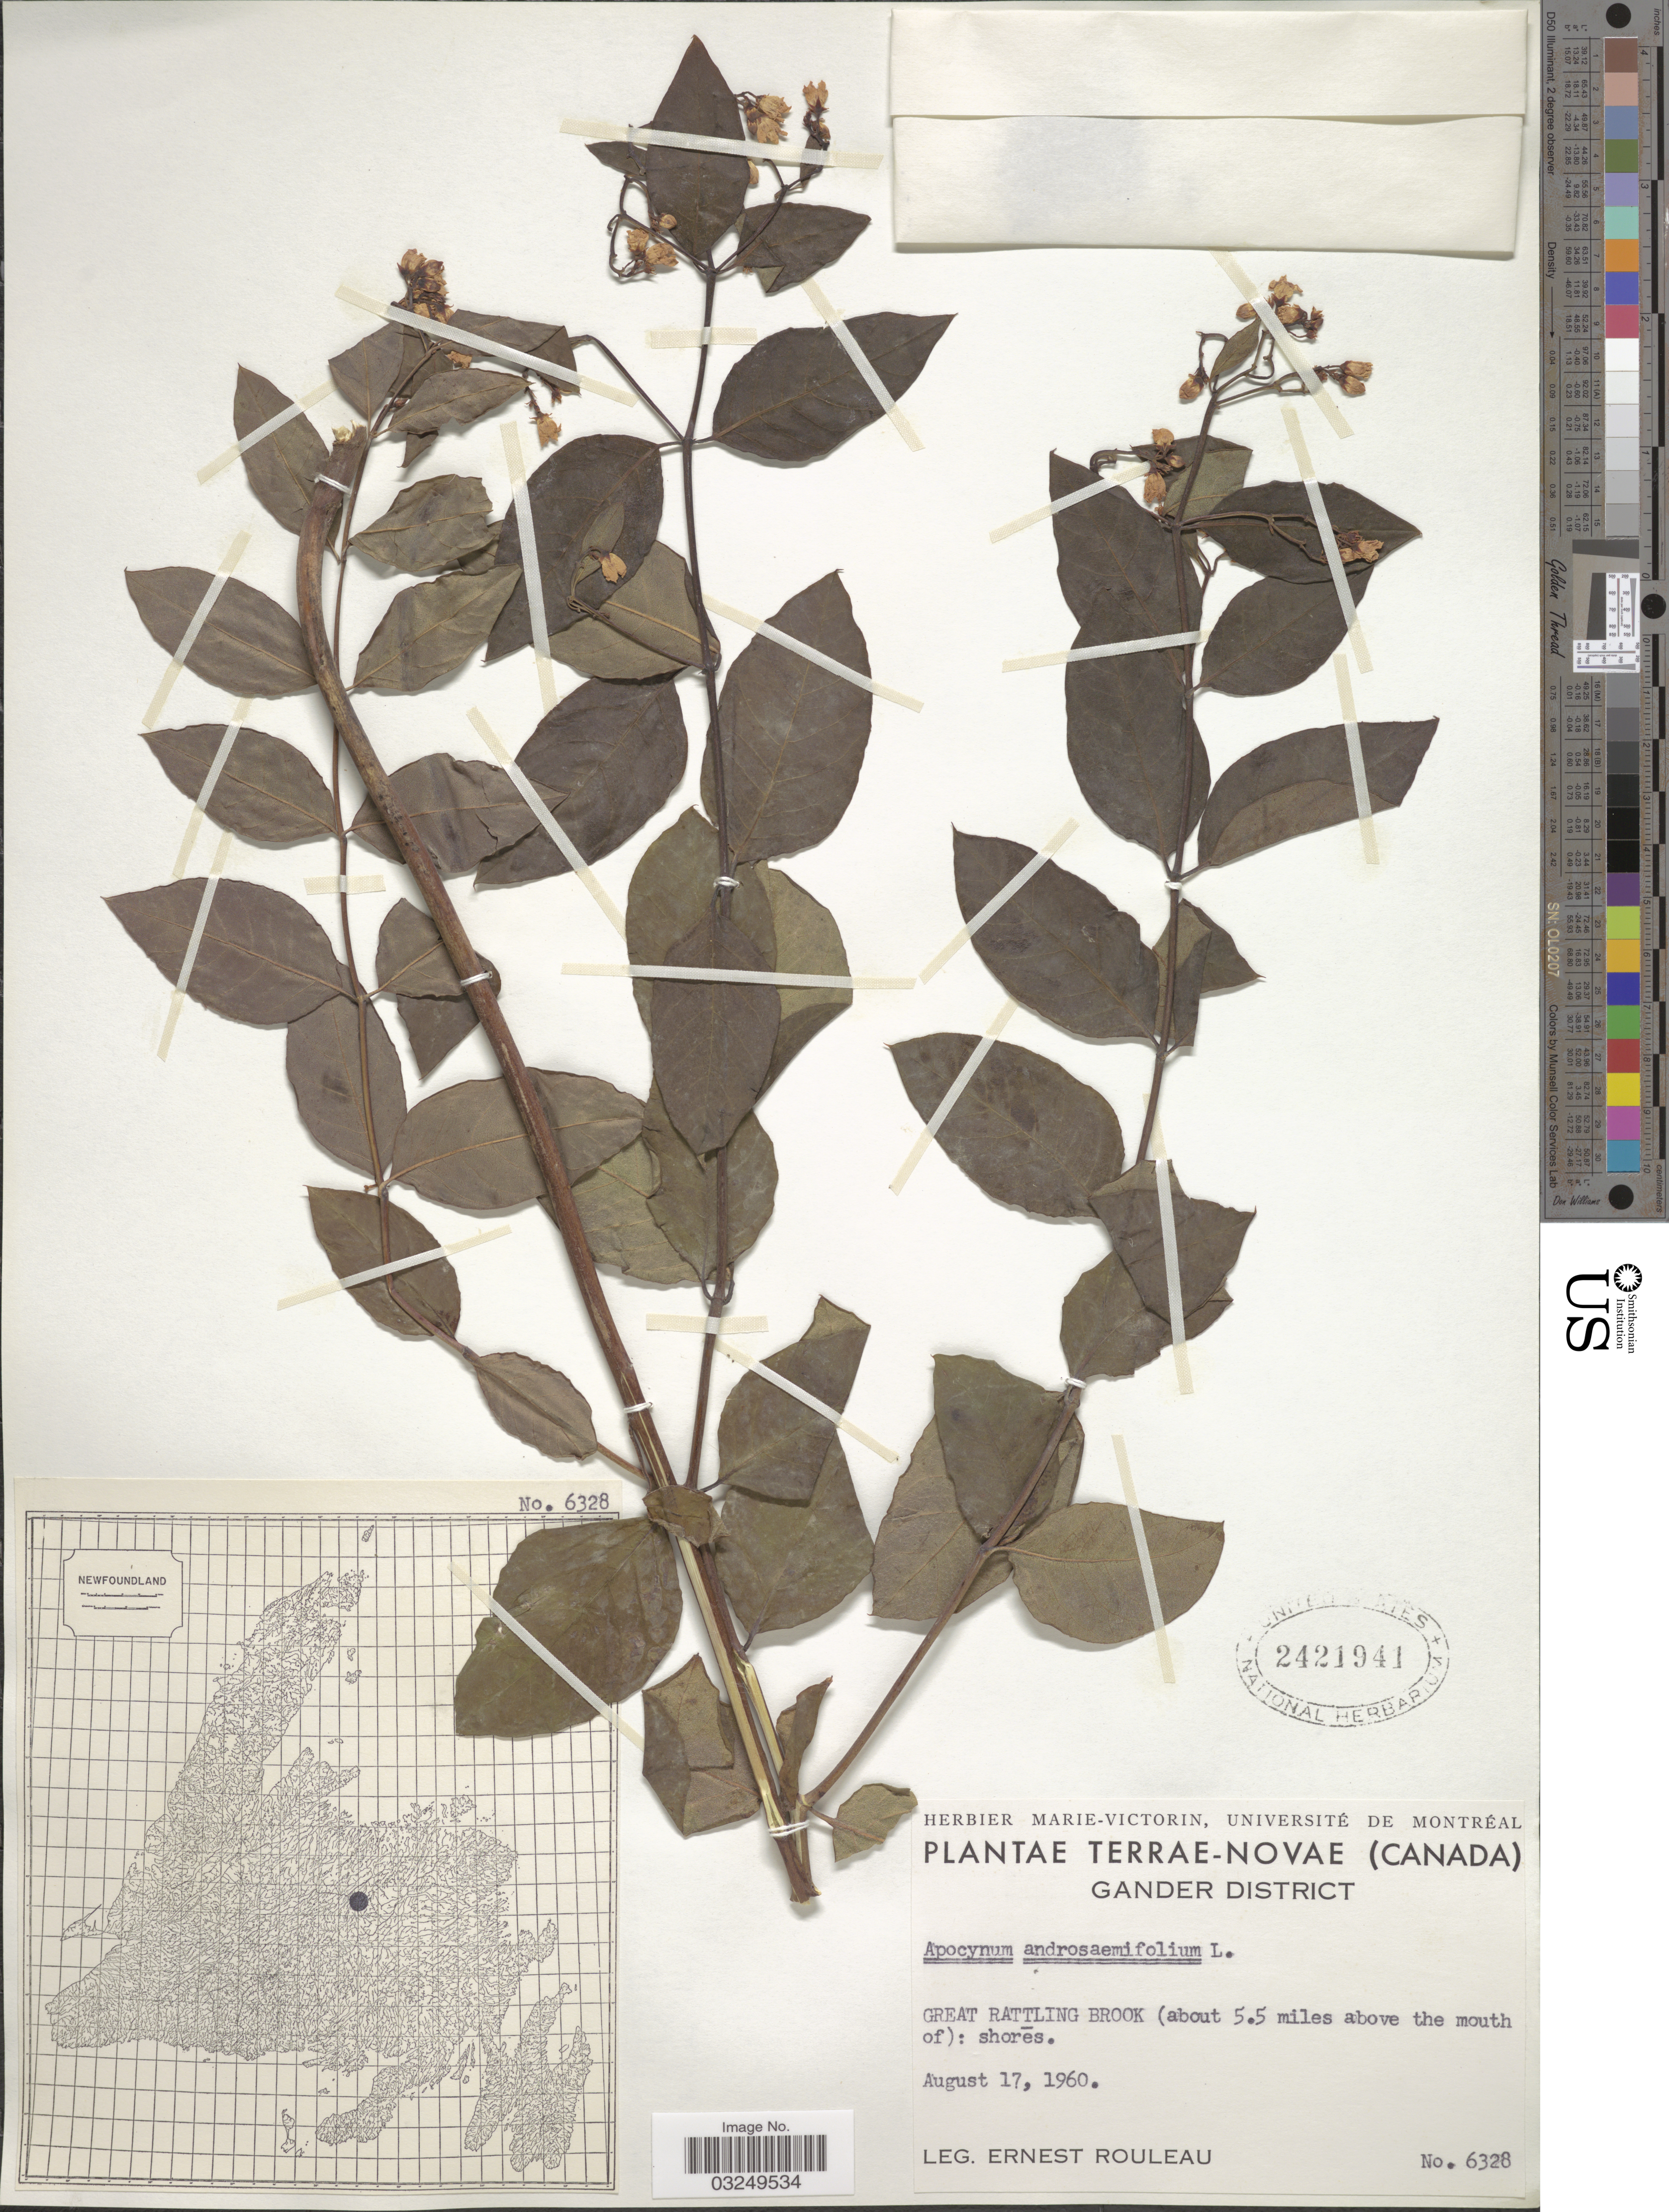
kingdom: Plantae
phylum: Tracheophyta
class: Magnoliopsida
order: Gentianales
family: Apocynaceae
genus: Apocynum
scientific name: Apocynum androsaemifolium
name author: L.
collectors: J. Rouleau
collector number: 6328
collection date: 1960-08-17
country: Canada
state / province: Newfoundland and Labrador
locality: Terrae-Novae. Gander District. Great Rattling Brook (about 5.5 miles above the mouth of).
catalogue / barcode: US 2421941